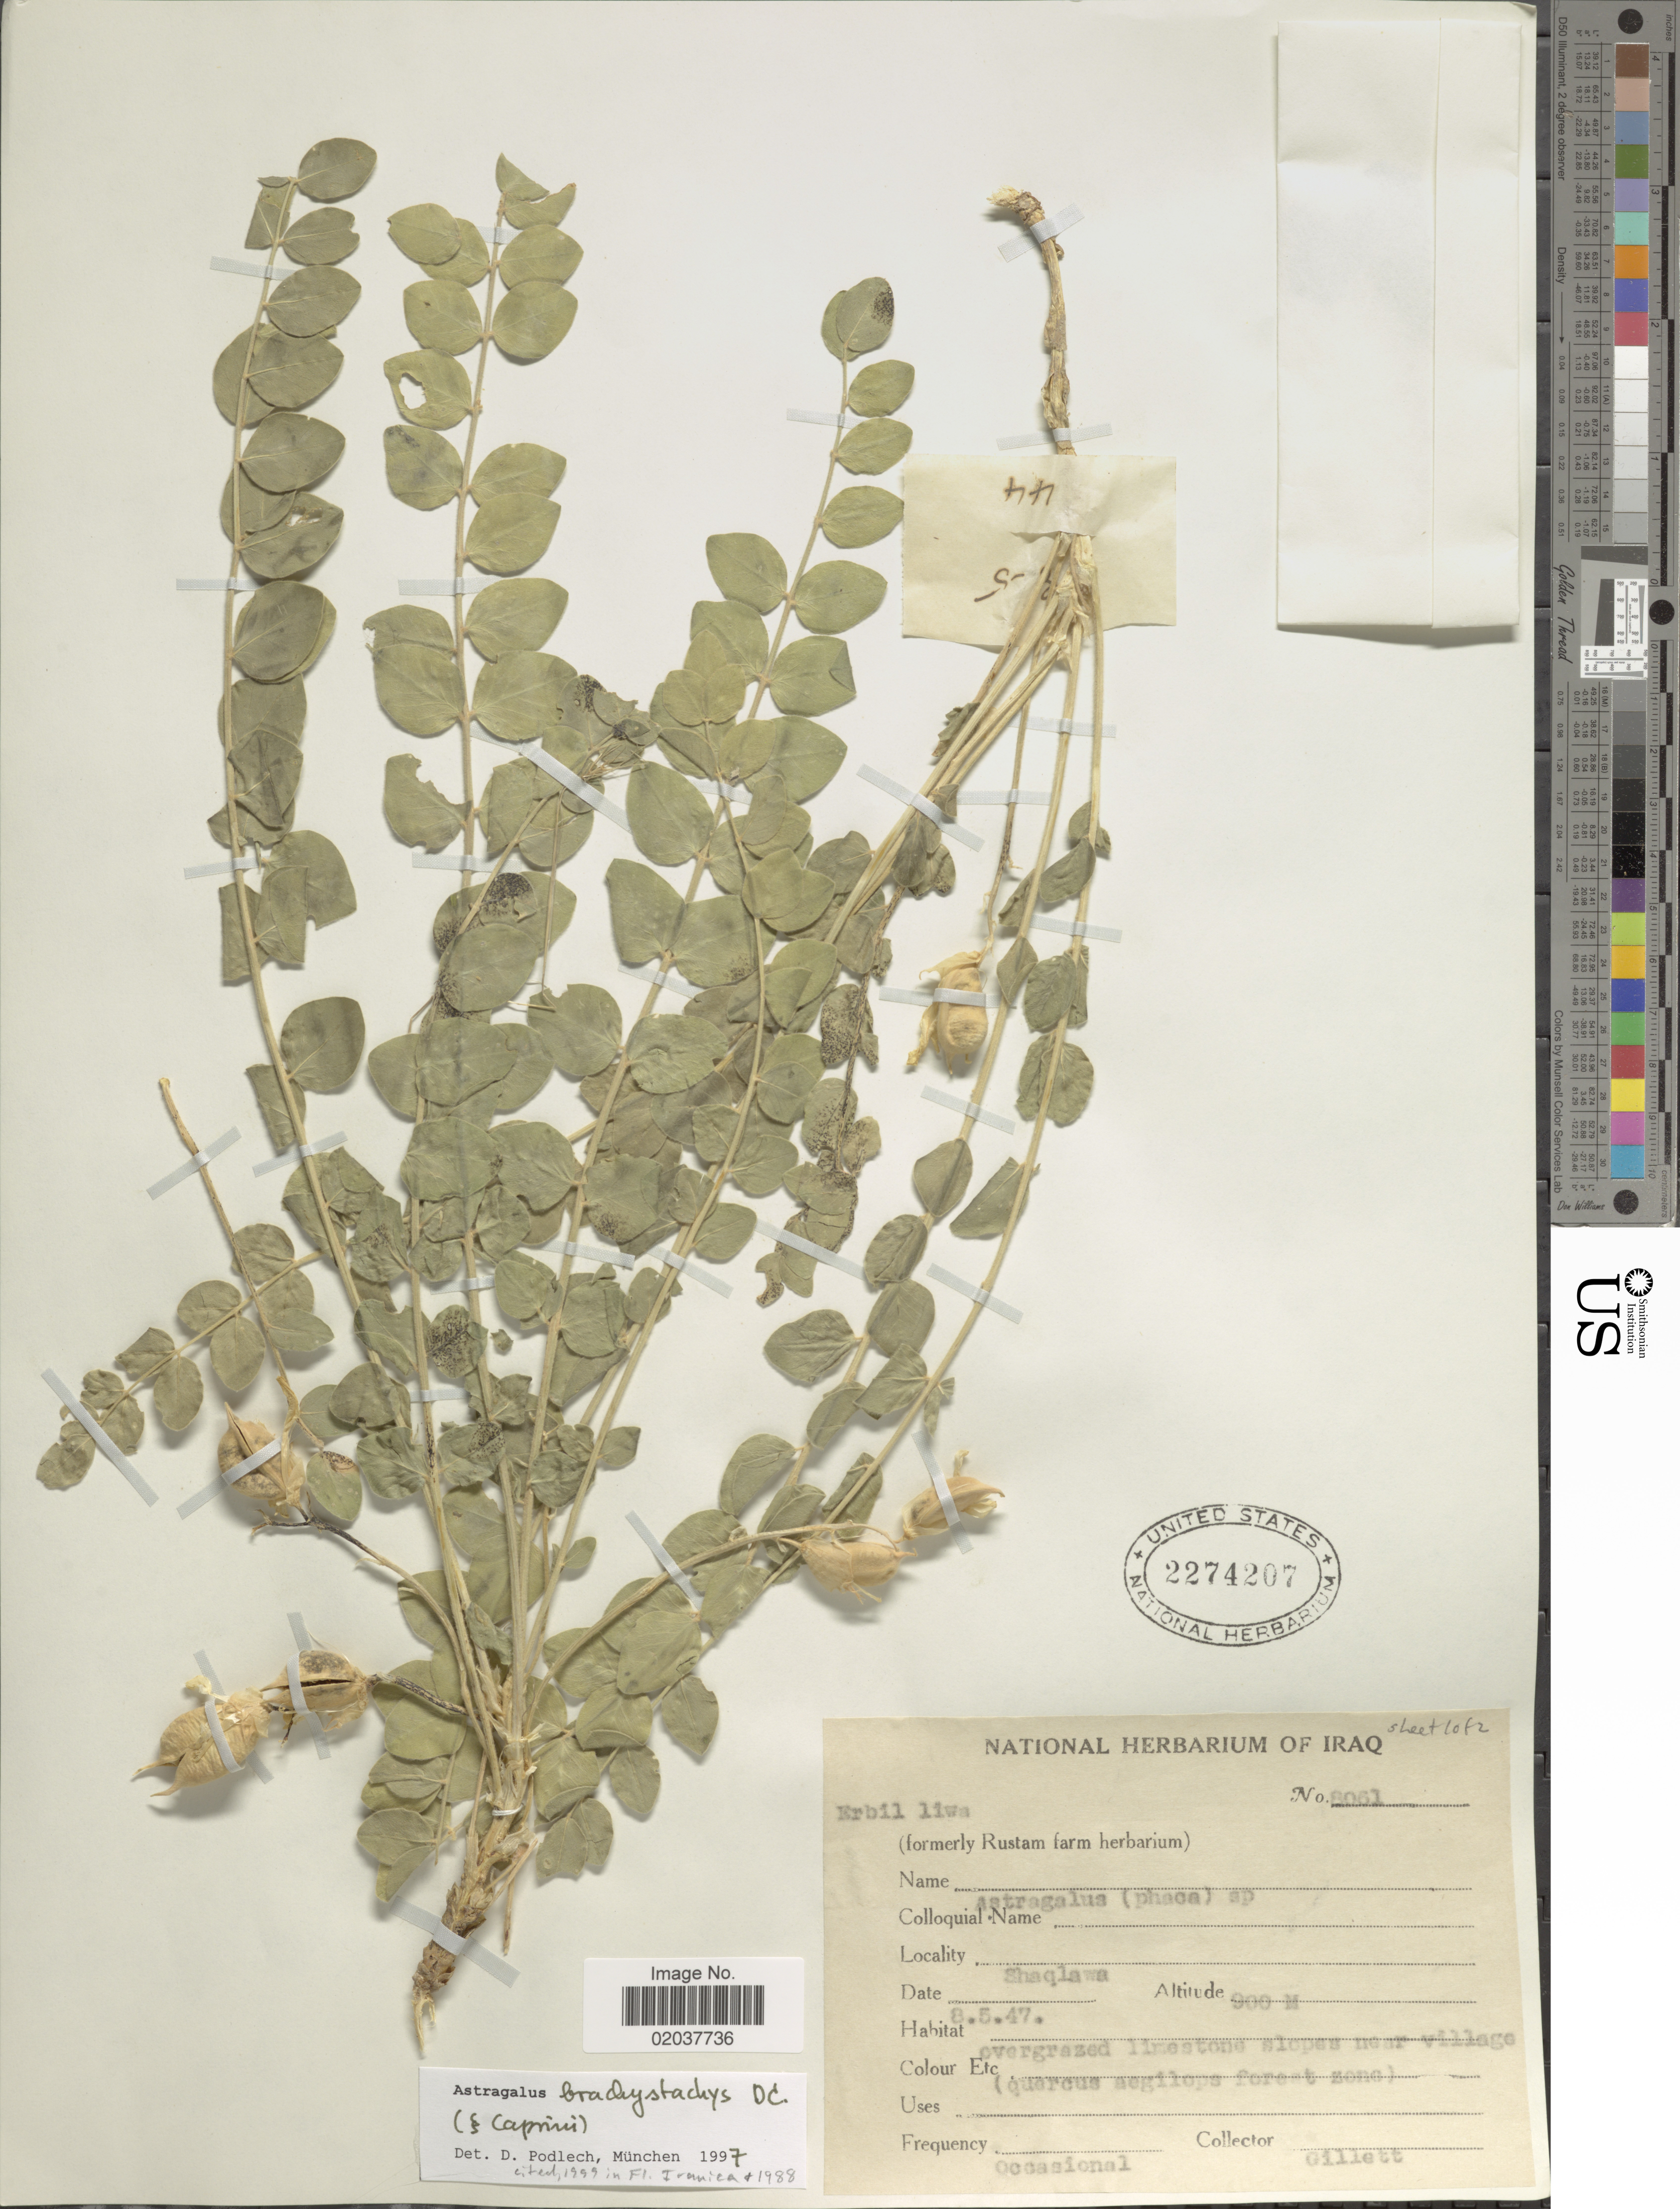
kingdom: Plantae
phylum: Tracheophyta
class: Magnoliopsida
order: Fabales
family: Fabaceae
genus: Astragalus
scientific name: Astragalus brachystachys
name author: DC.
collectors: Gillett, --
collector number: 8061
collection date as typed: Transcribed d/m/y: 8/5/47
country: Iraq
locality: Shaqlawa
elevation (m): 900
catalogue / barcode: US 2274207